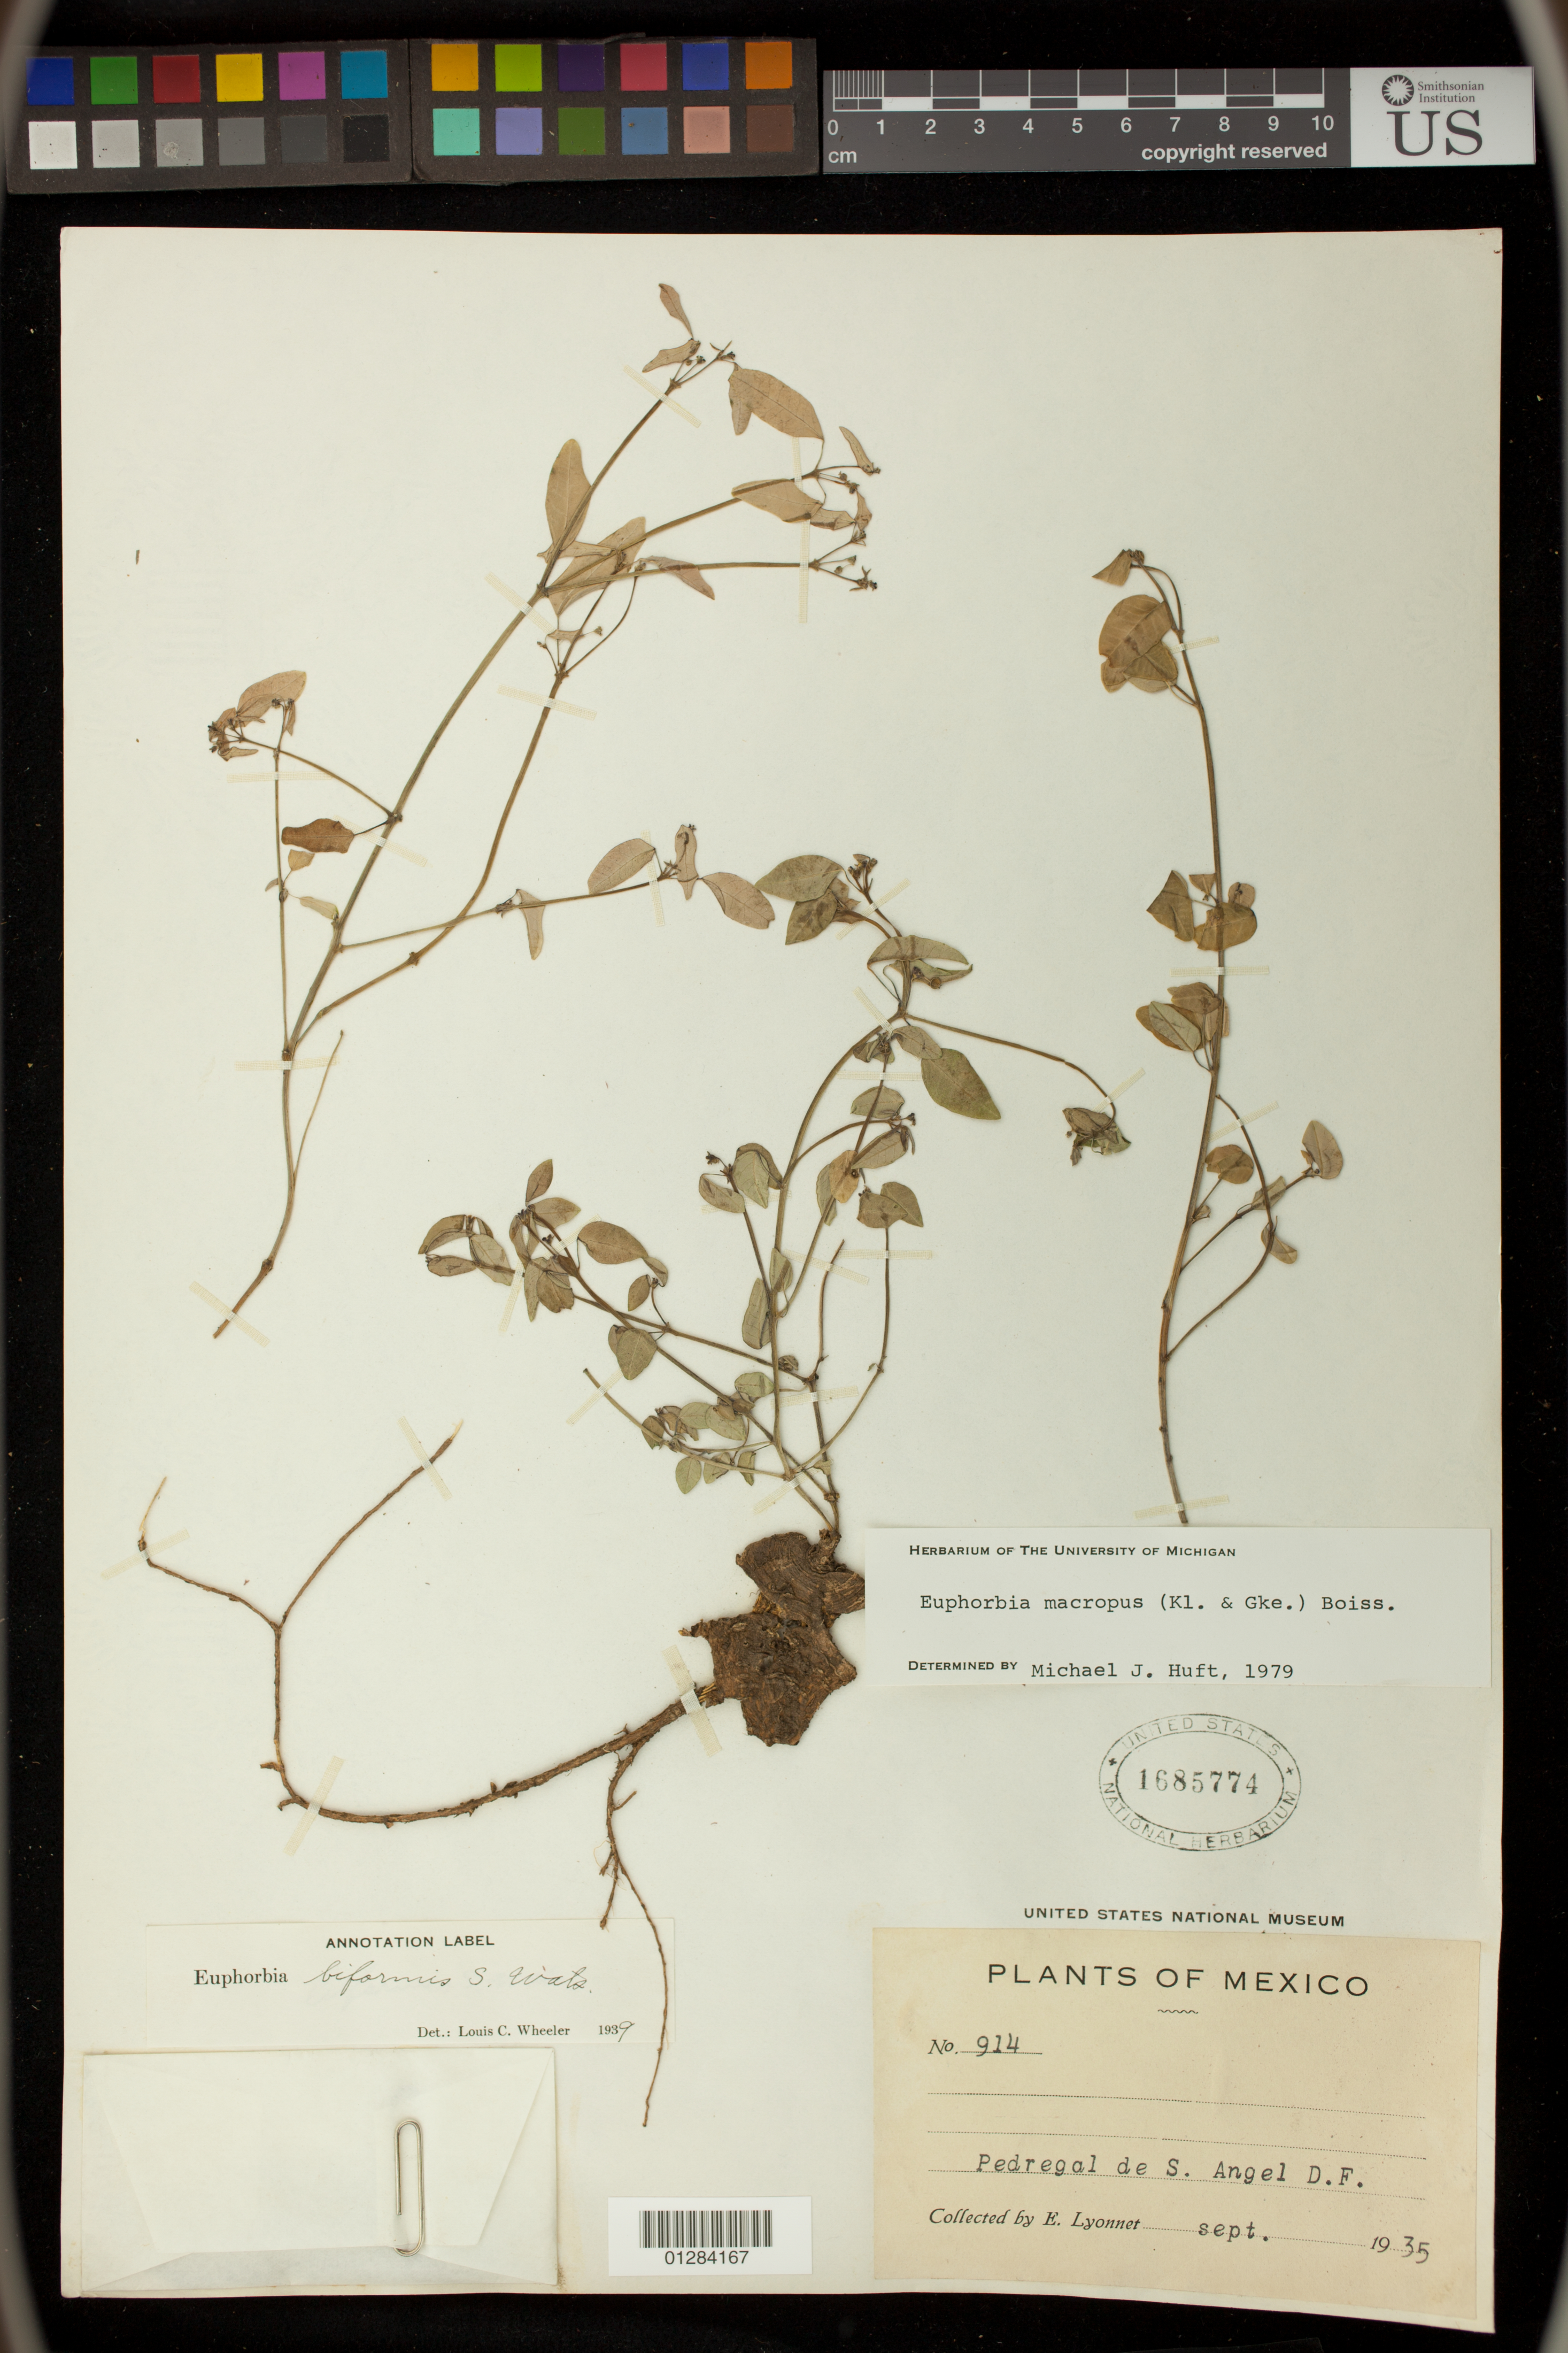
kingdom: Plantae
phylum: Tracheophyta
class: Magnoliopsida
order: Malpighiales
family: Euphorbiaceae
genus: Euphorbia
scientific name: Euphorbia macropus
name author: (Klotzsch & Garcke) Boiss.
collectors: E. Lyonnet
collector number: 914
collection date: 1935-09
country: Mexico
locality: Pedregal de S. Angel D.F.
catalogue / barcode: US 1685774